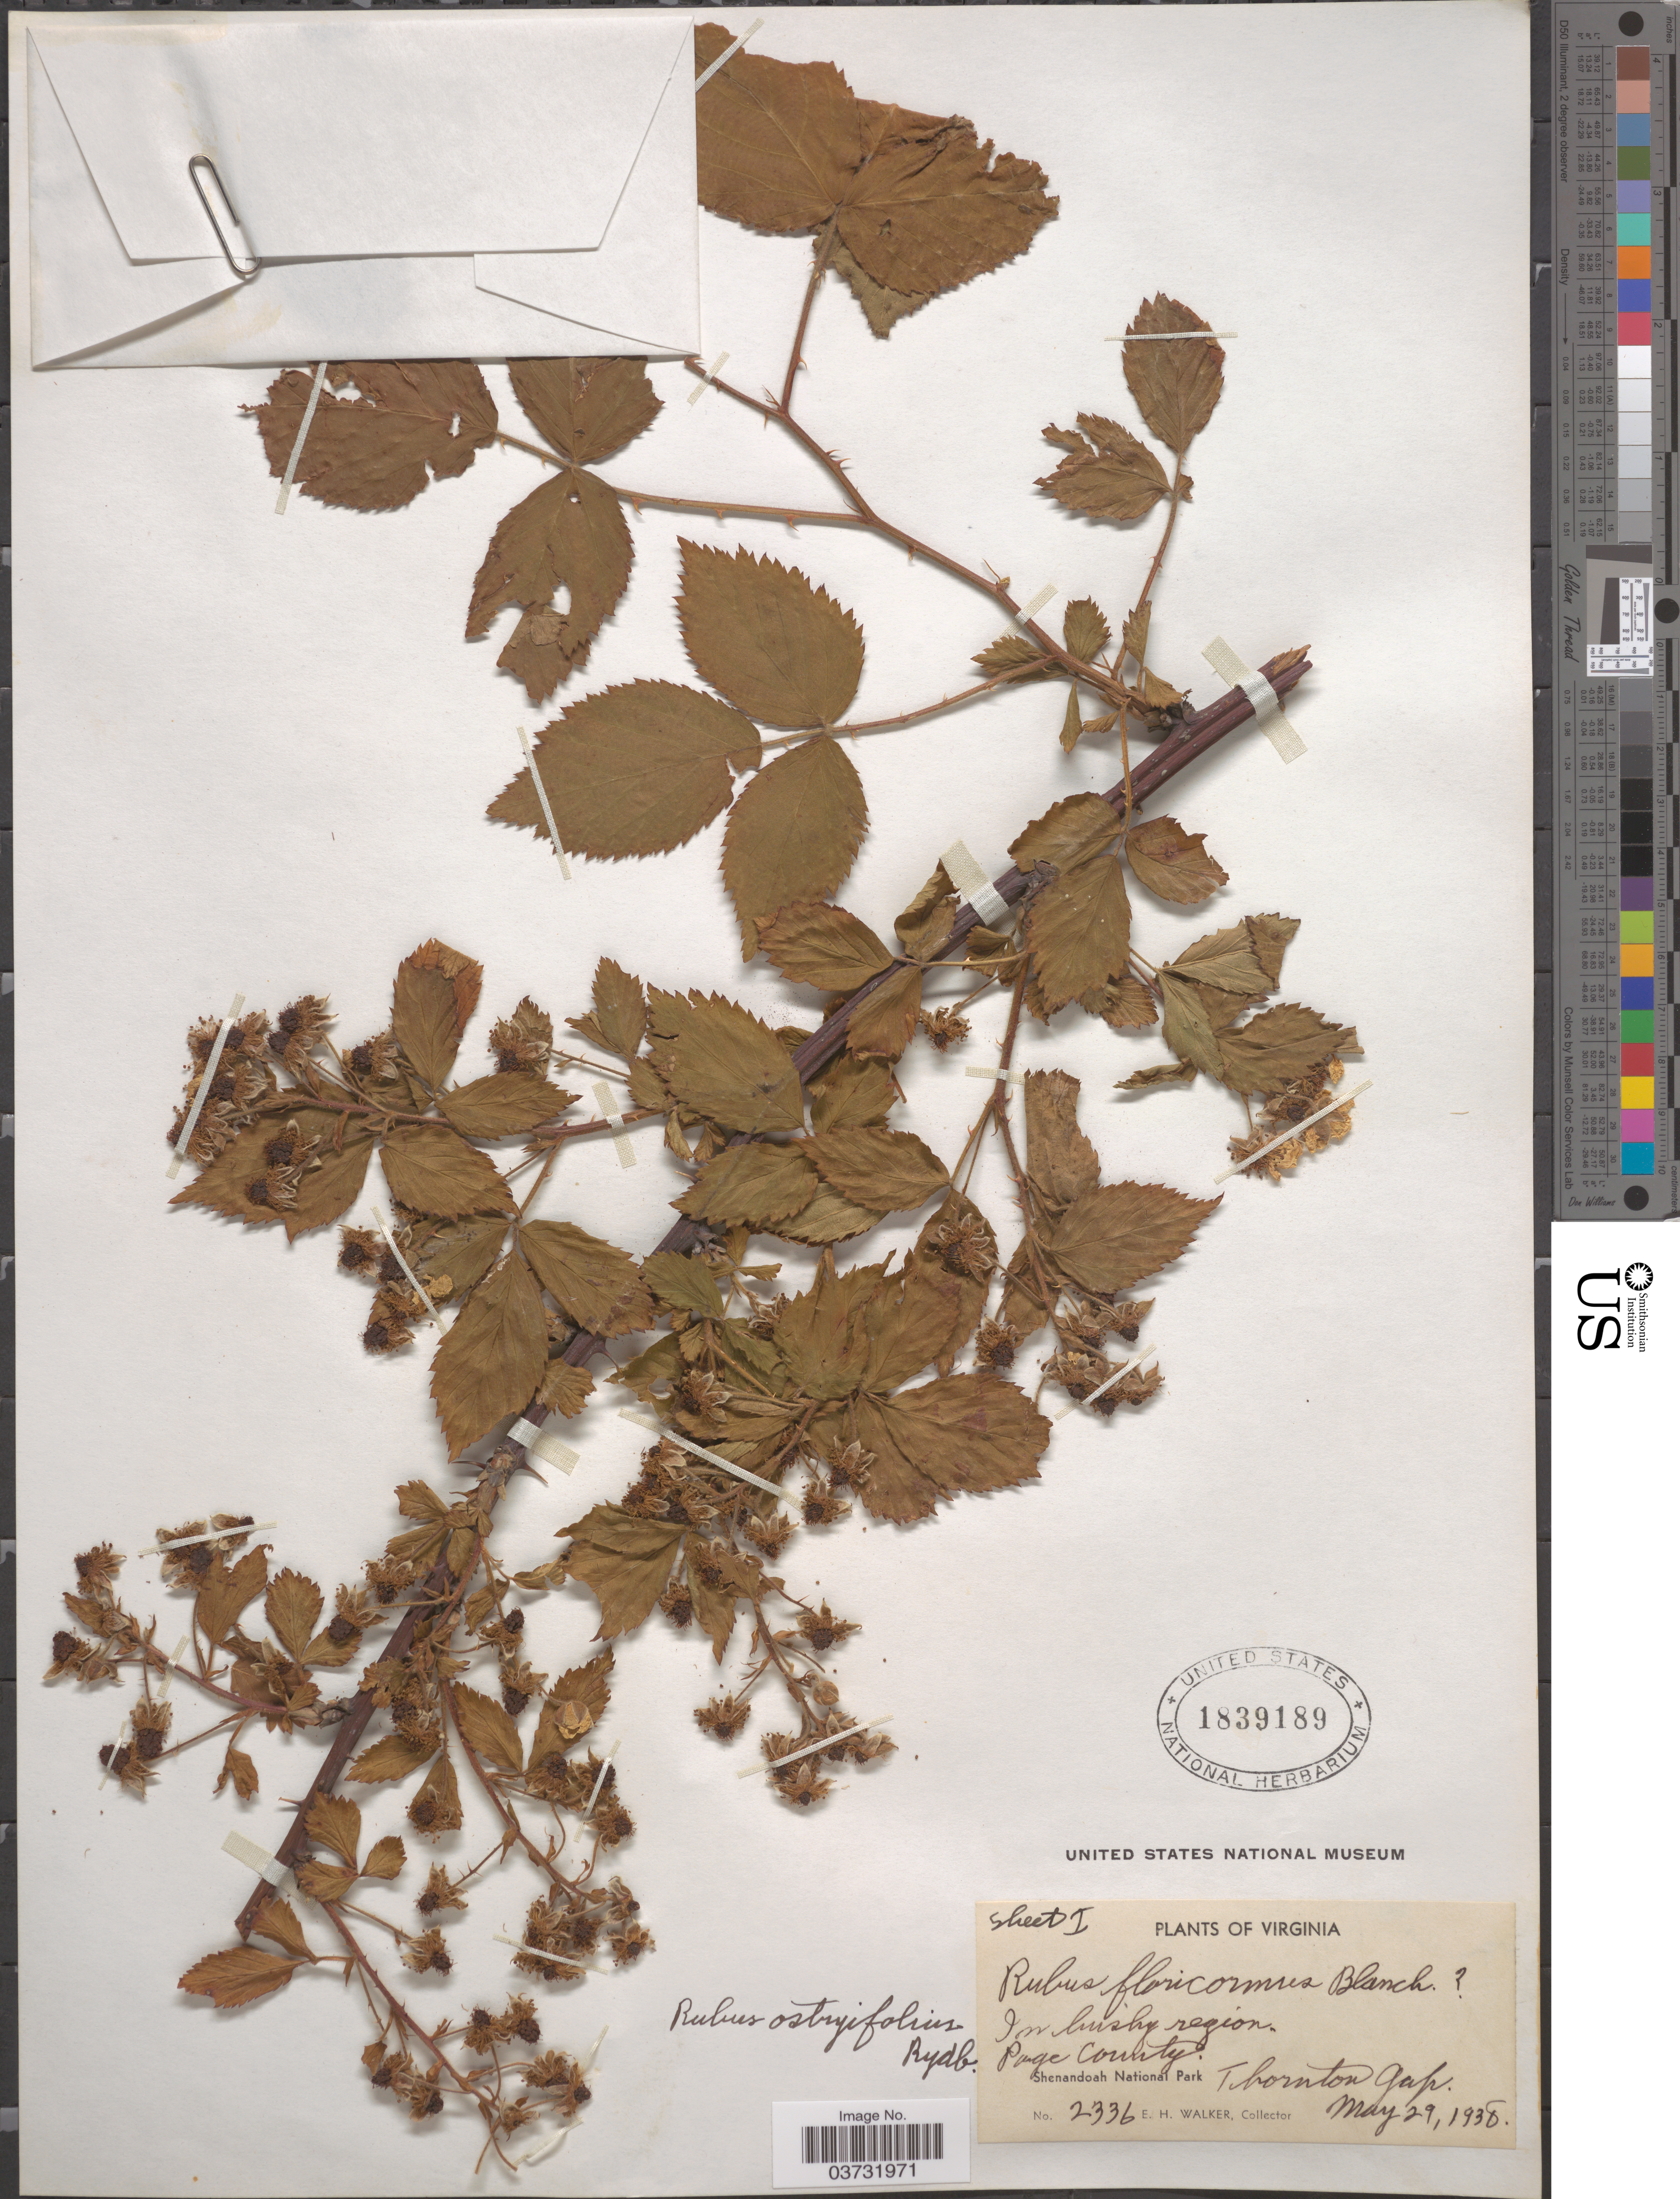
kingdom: Plantae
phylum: Tracheophyta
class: Magnoliopsida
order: Rosales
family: Rosaceae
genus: Rubus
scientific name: Rubus ostryifolius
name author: Rydb.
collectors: E. H. Walker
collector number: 2336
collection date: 1938-05-29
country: United States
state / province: Virginia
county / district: Page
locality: In bushy region. Page County. Shenandoah National Park. Thornton Gap.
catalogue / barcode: US 1839189